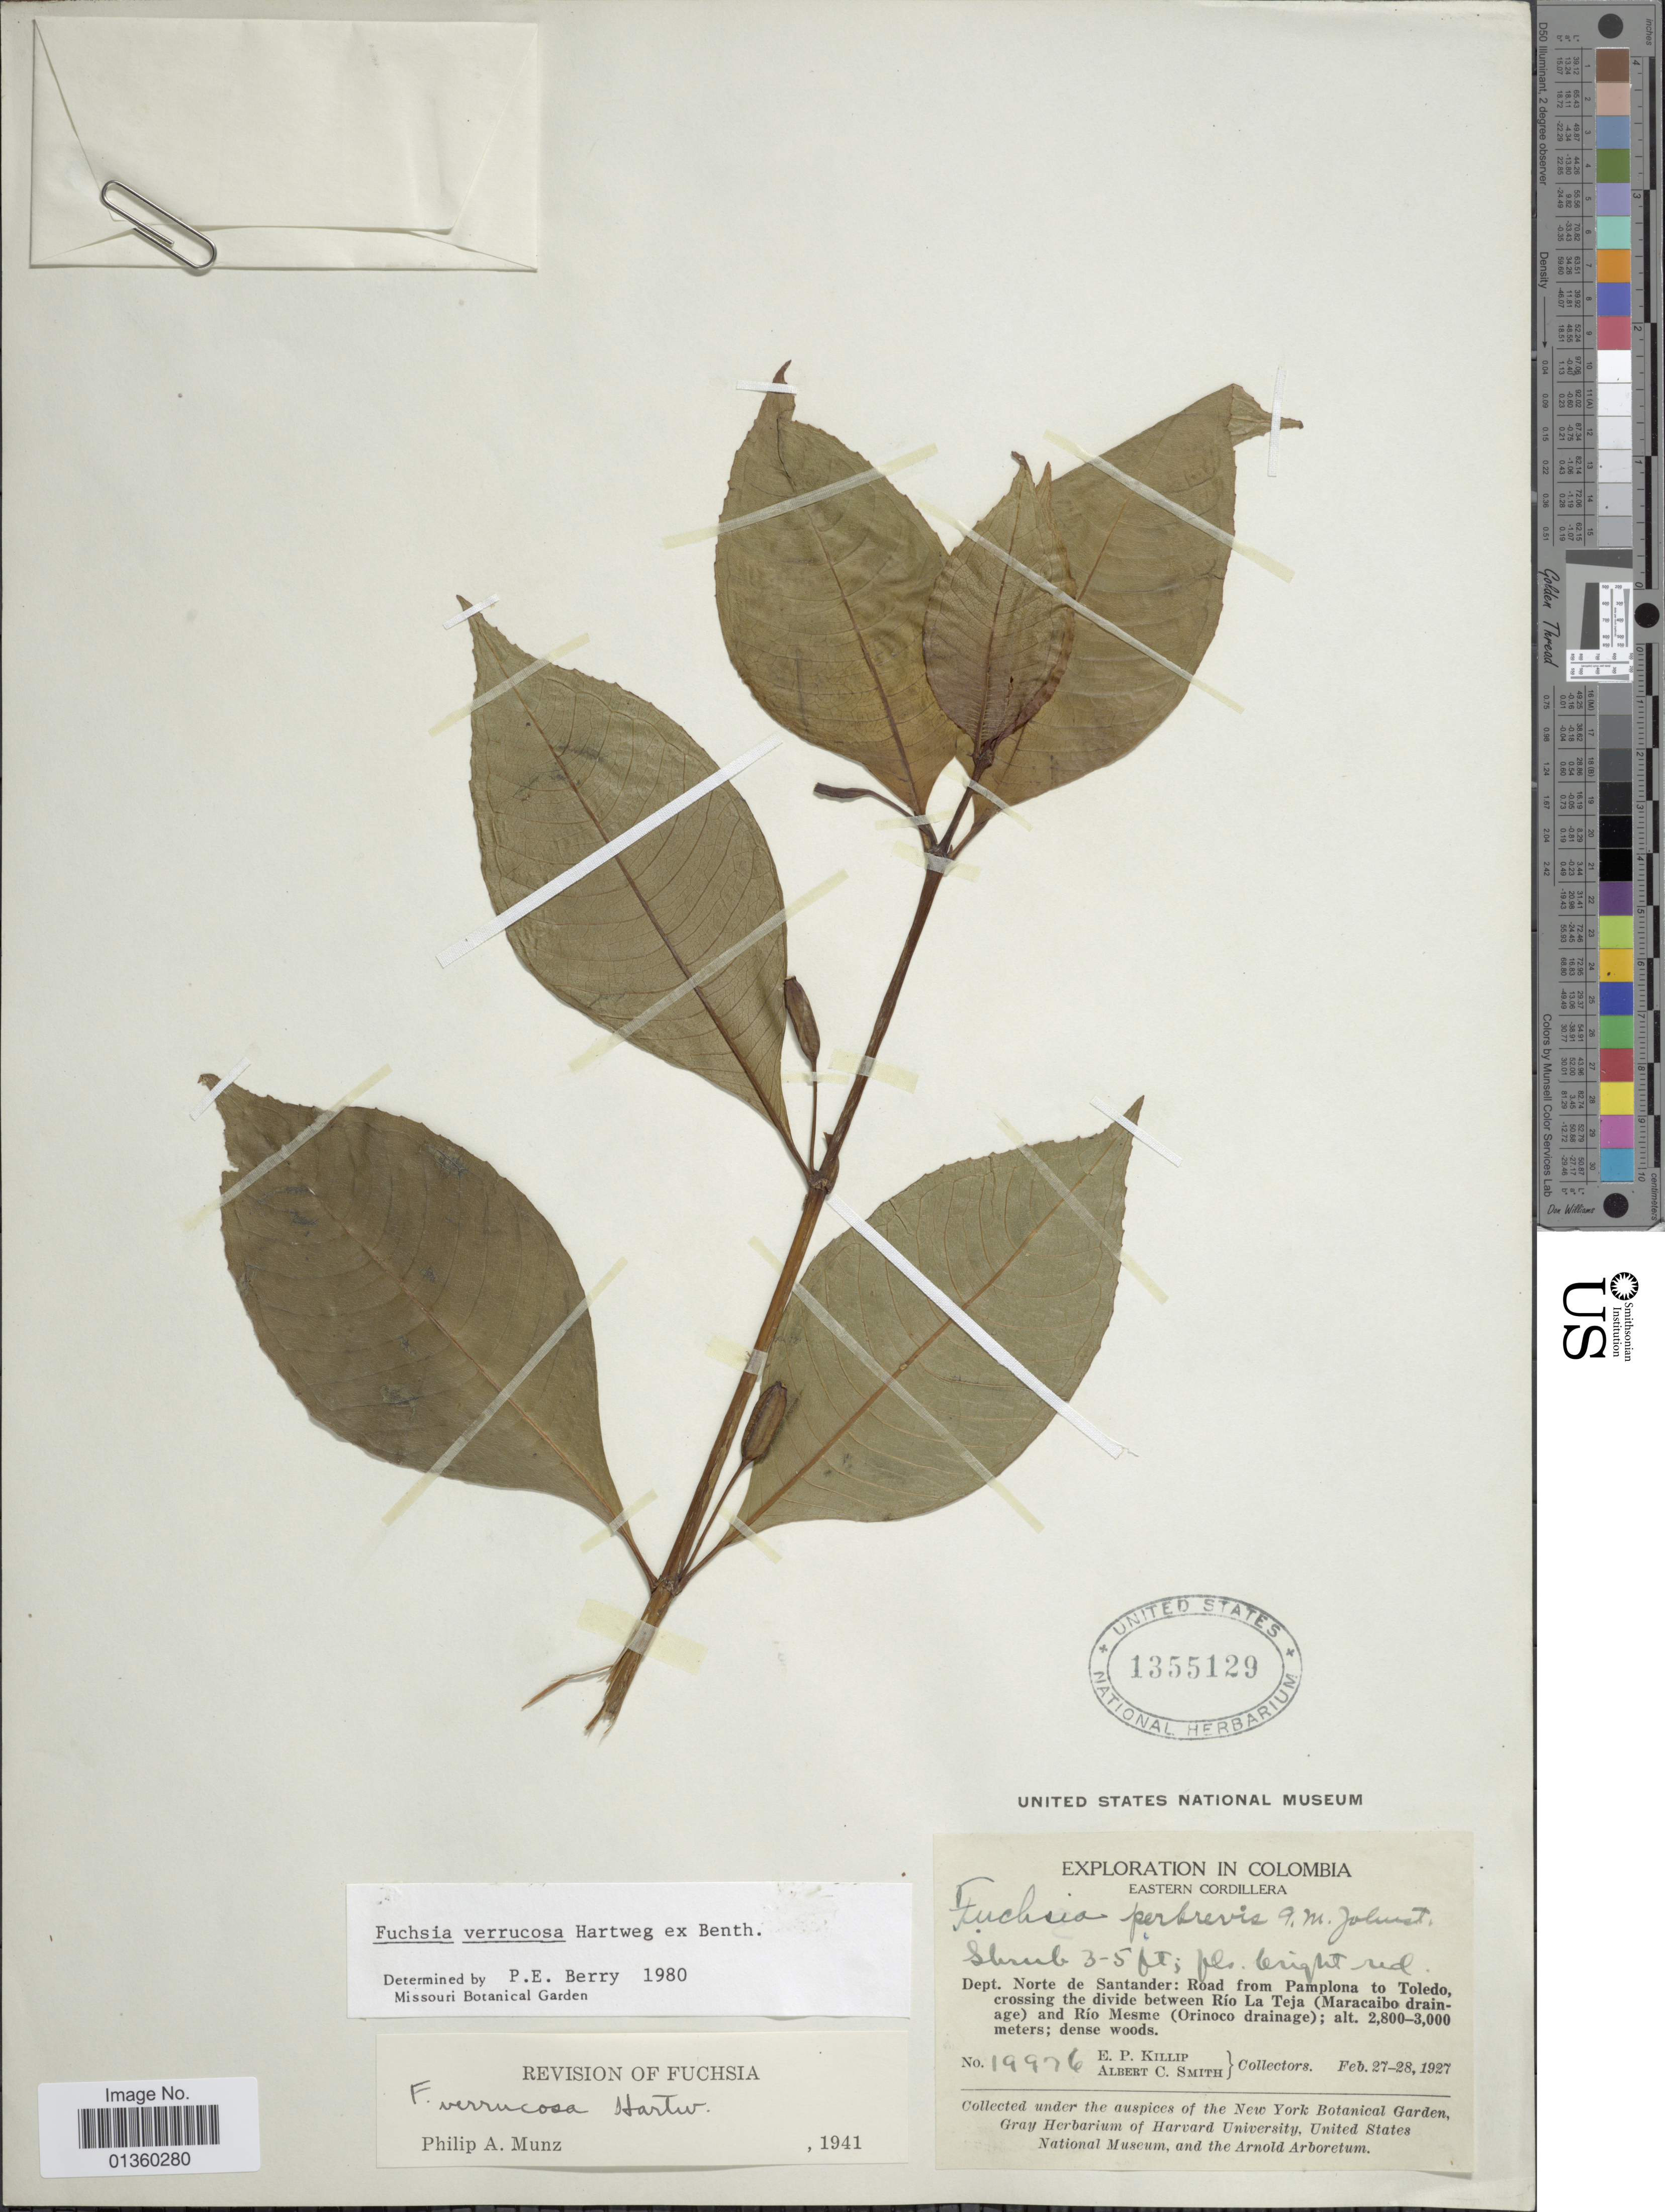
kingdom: Plantae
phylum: Tracheophyta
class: Magnoliopsida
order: Myrtales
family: Onagraceae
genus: Fuchsia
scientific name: Fuchsia verrucosa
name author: Hartw. ex Benth.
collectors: E. P. Killip & A. C. Smith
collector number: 19976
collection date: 1927-02-27/1927-02-28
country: Colombia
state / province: Norte de Santander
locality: Road from Pamplona to Toledo, crossing the divide between Río La Teja (Maracaibo drainage) and Río Mesme (Orinoco drainage)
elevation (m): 2800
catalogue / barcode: US 1355129